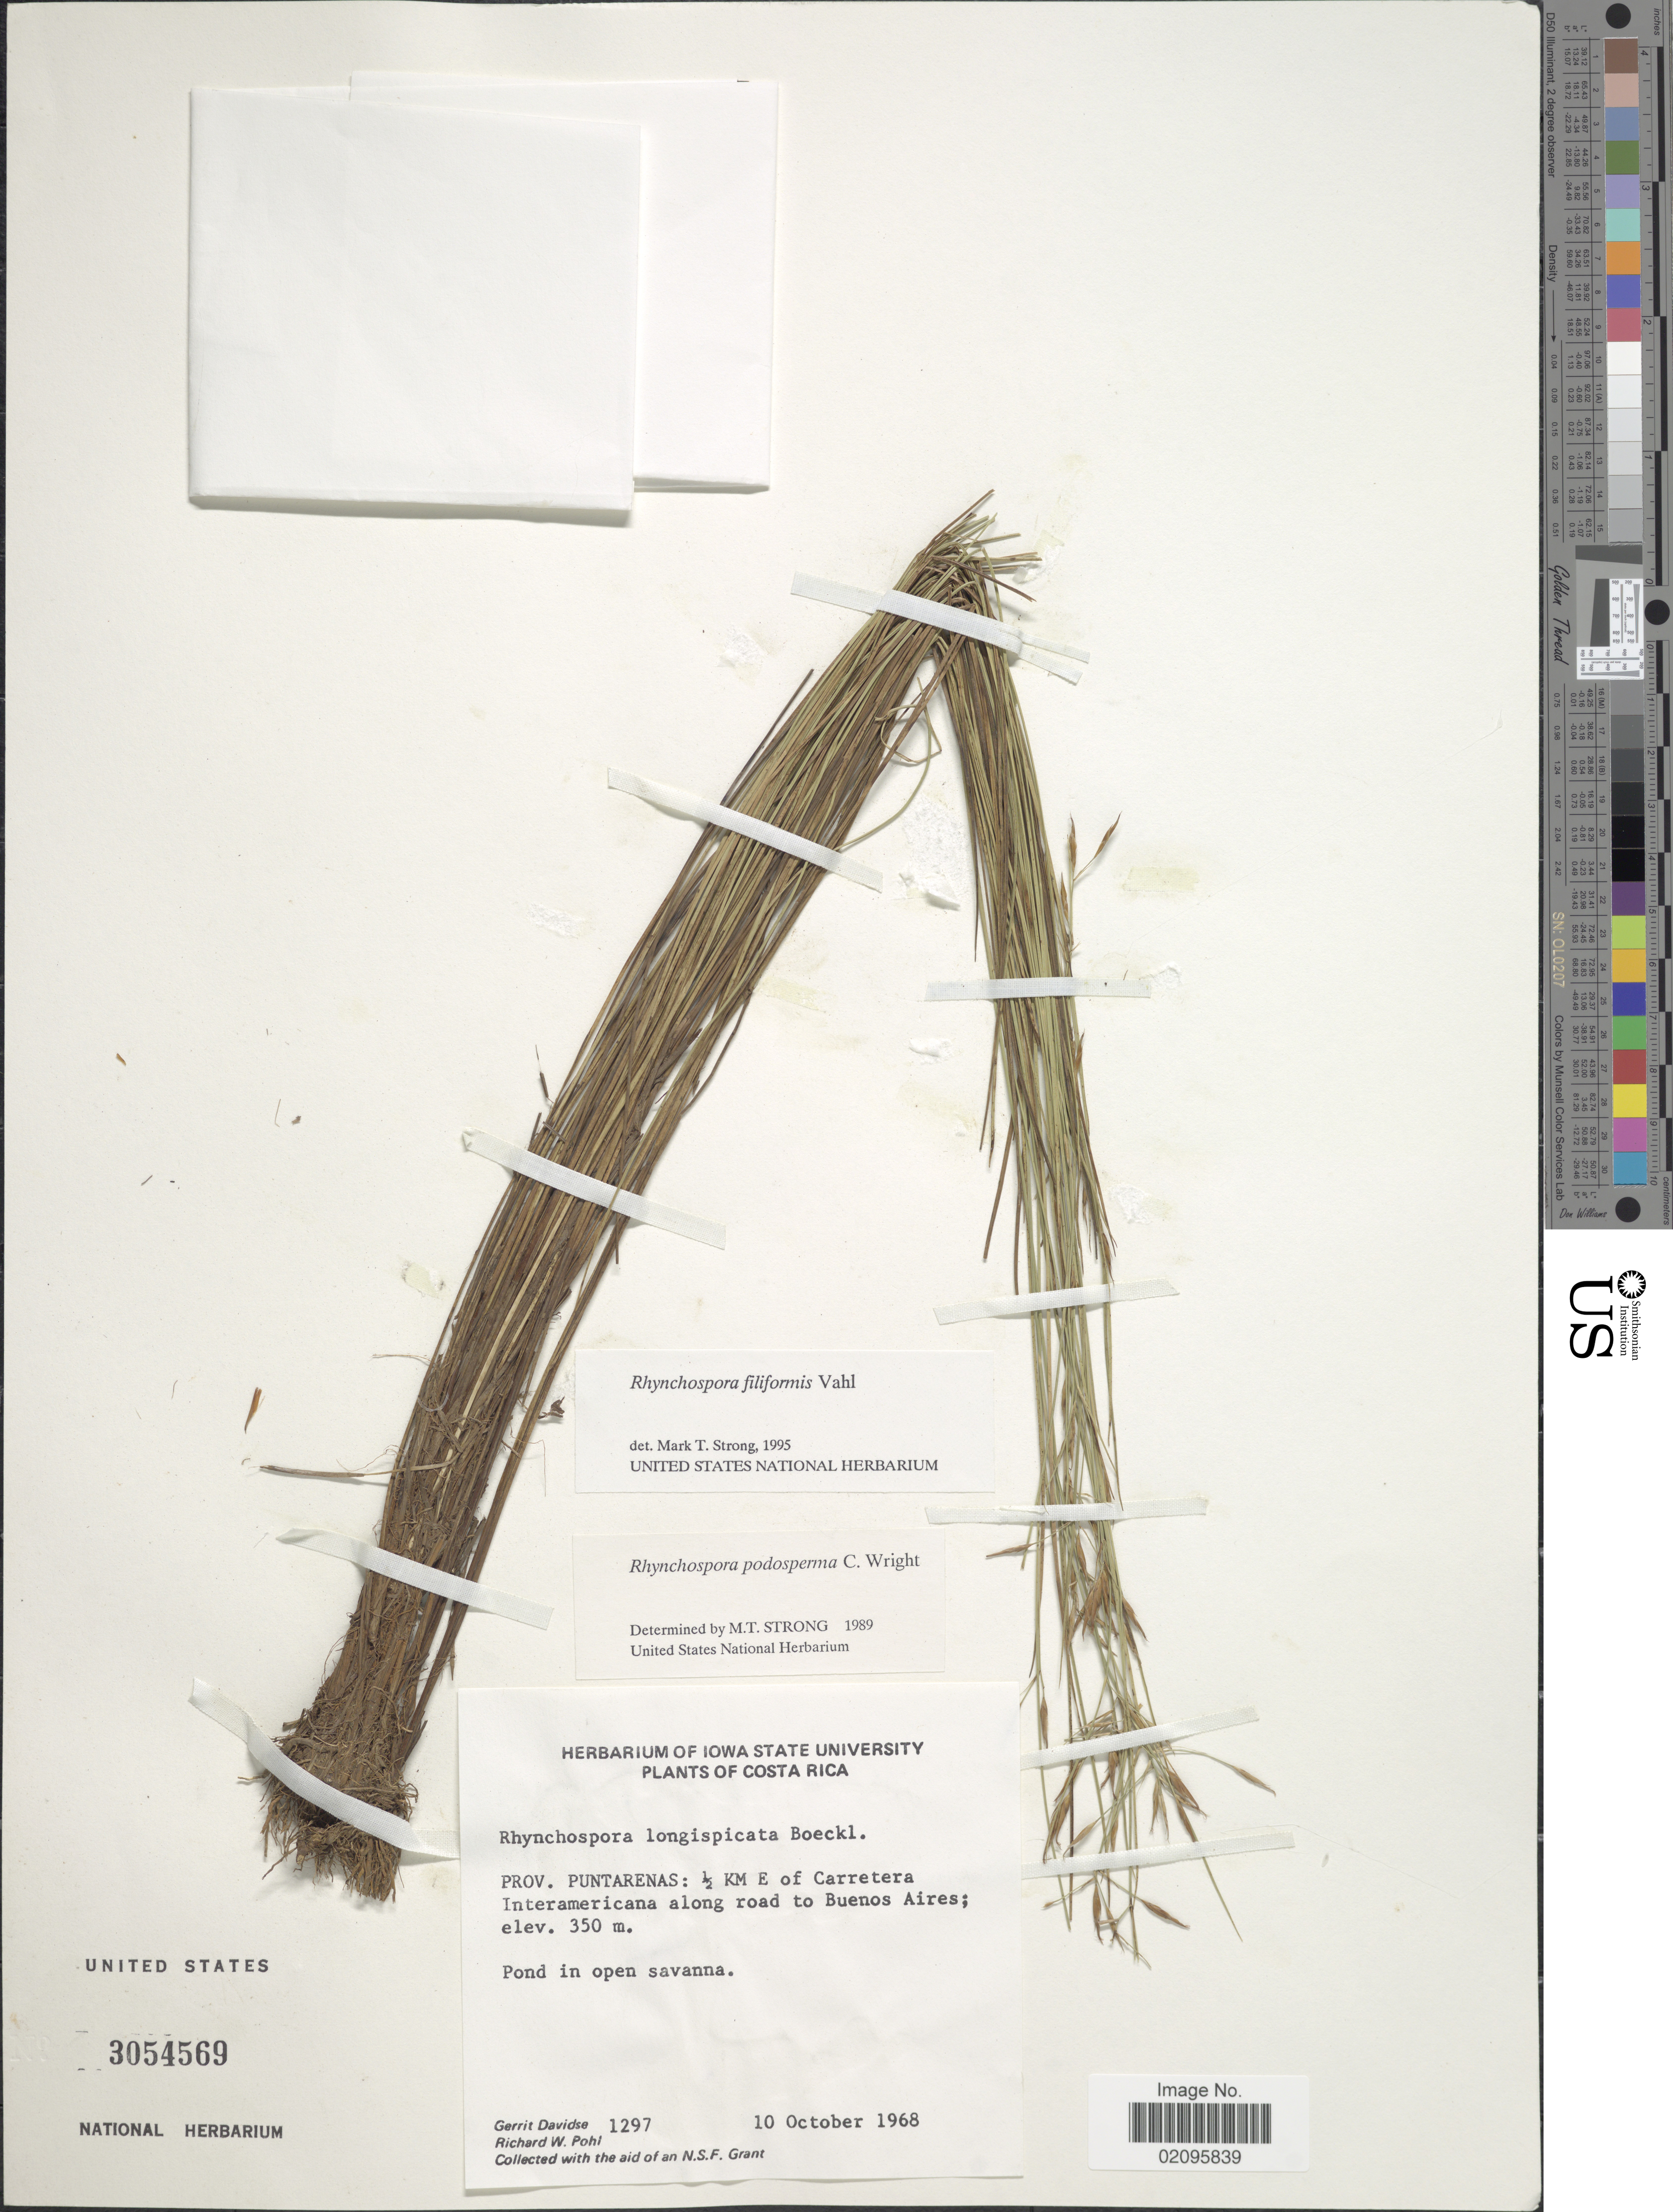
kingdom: Plantae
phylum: Tracheophyta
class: Liliopsida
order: Poales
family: Cyperaceae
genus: Rhynchospora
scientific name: Rhynchospora filiformis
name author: Vahl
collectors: G. Davidse & R. W. Pohl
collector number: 1297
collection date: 1968-10-10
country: Costa Rica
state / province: Puntarenas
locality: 1/2 km E of Carretera Interamericana along road to Buenos Aires.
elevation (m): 350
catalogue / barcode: US 3054569